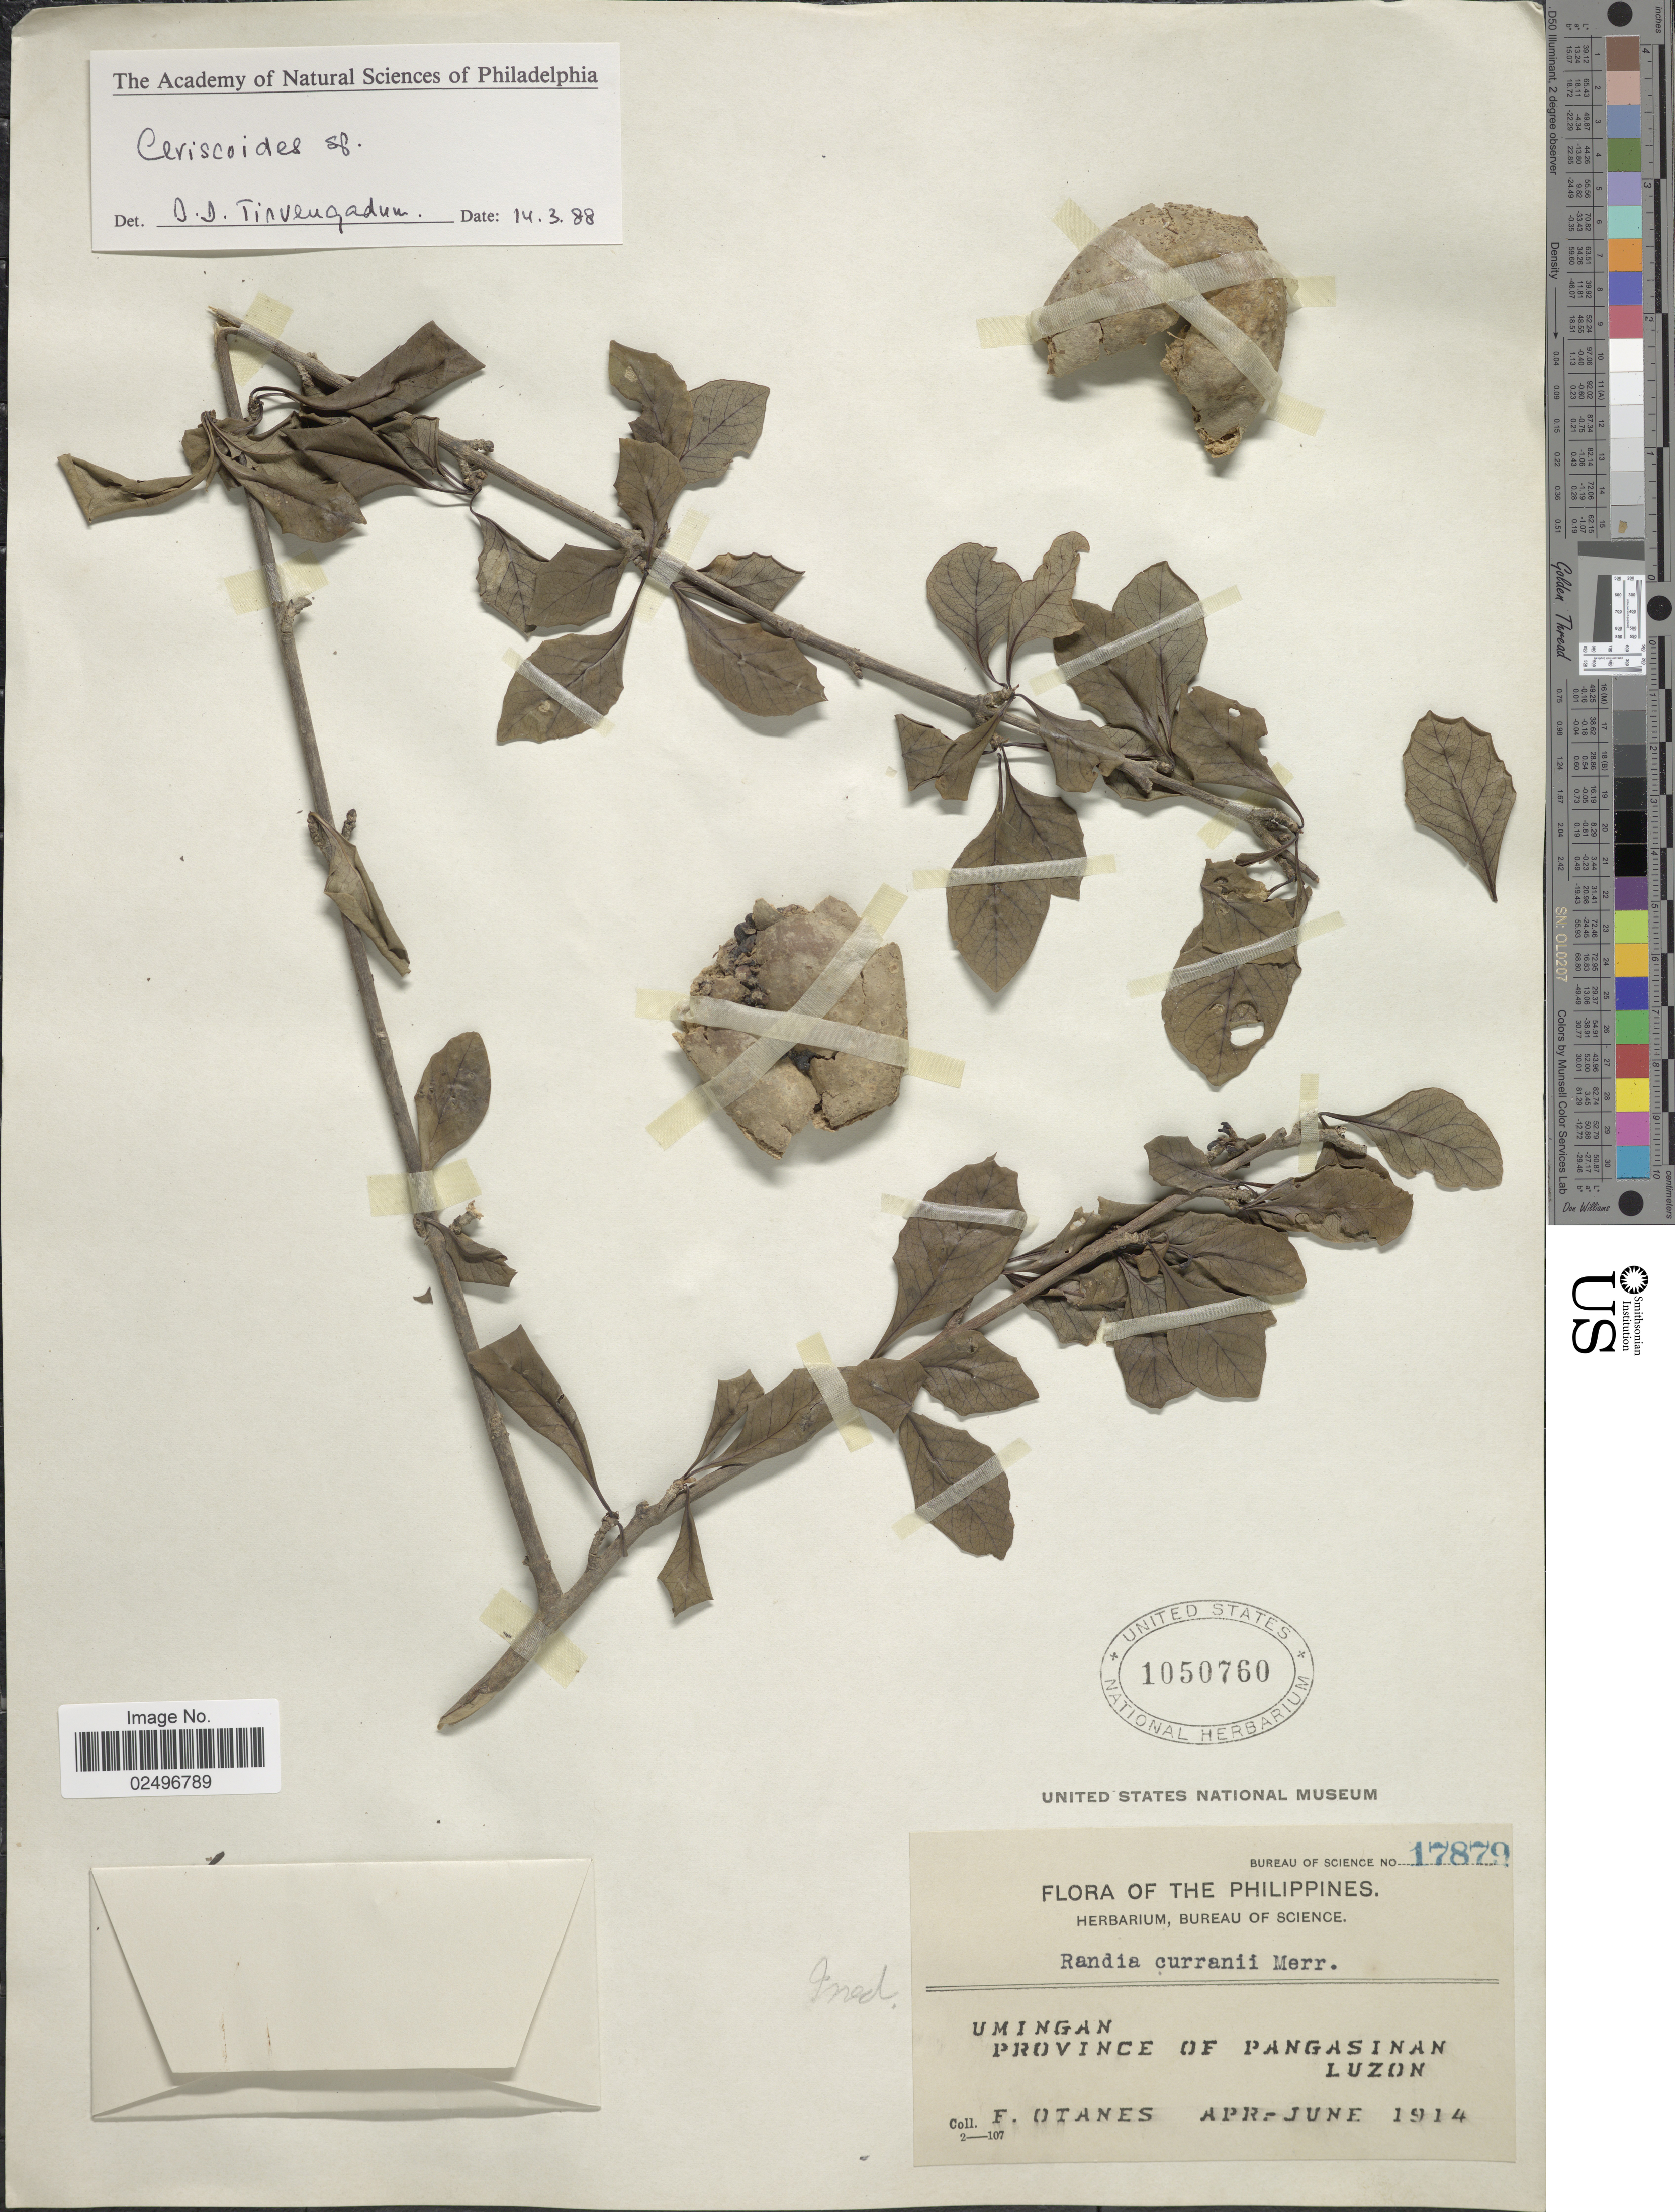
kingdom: Plantae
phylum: Tracheophyta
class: Magnoliopsida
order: Gentianales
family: Rubiaceae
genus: Ceriscoides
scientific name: Ceriscoides sp.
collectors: F. Q. Otanes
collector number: Bureau of Science 17879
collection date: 1914-04/1914-06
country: Philippines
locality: Umingan, Province of Pangasinan, Luzon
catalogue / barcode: US 1050760